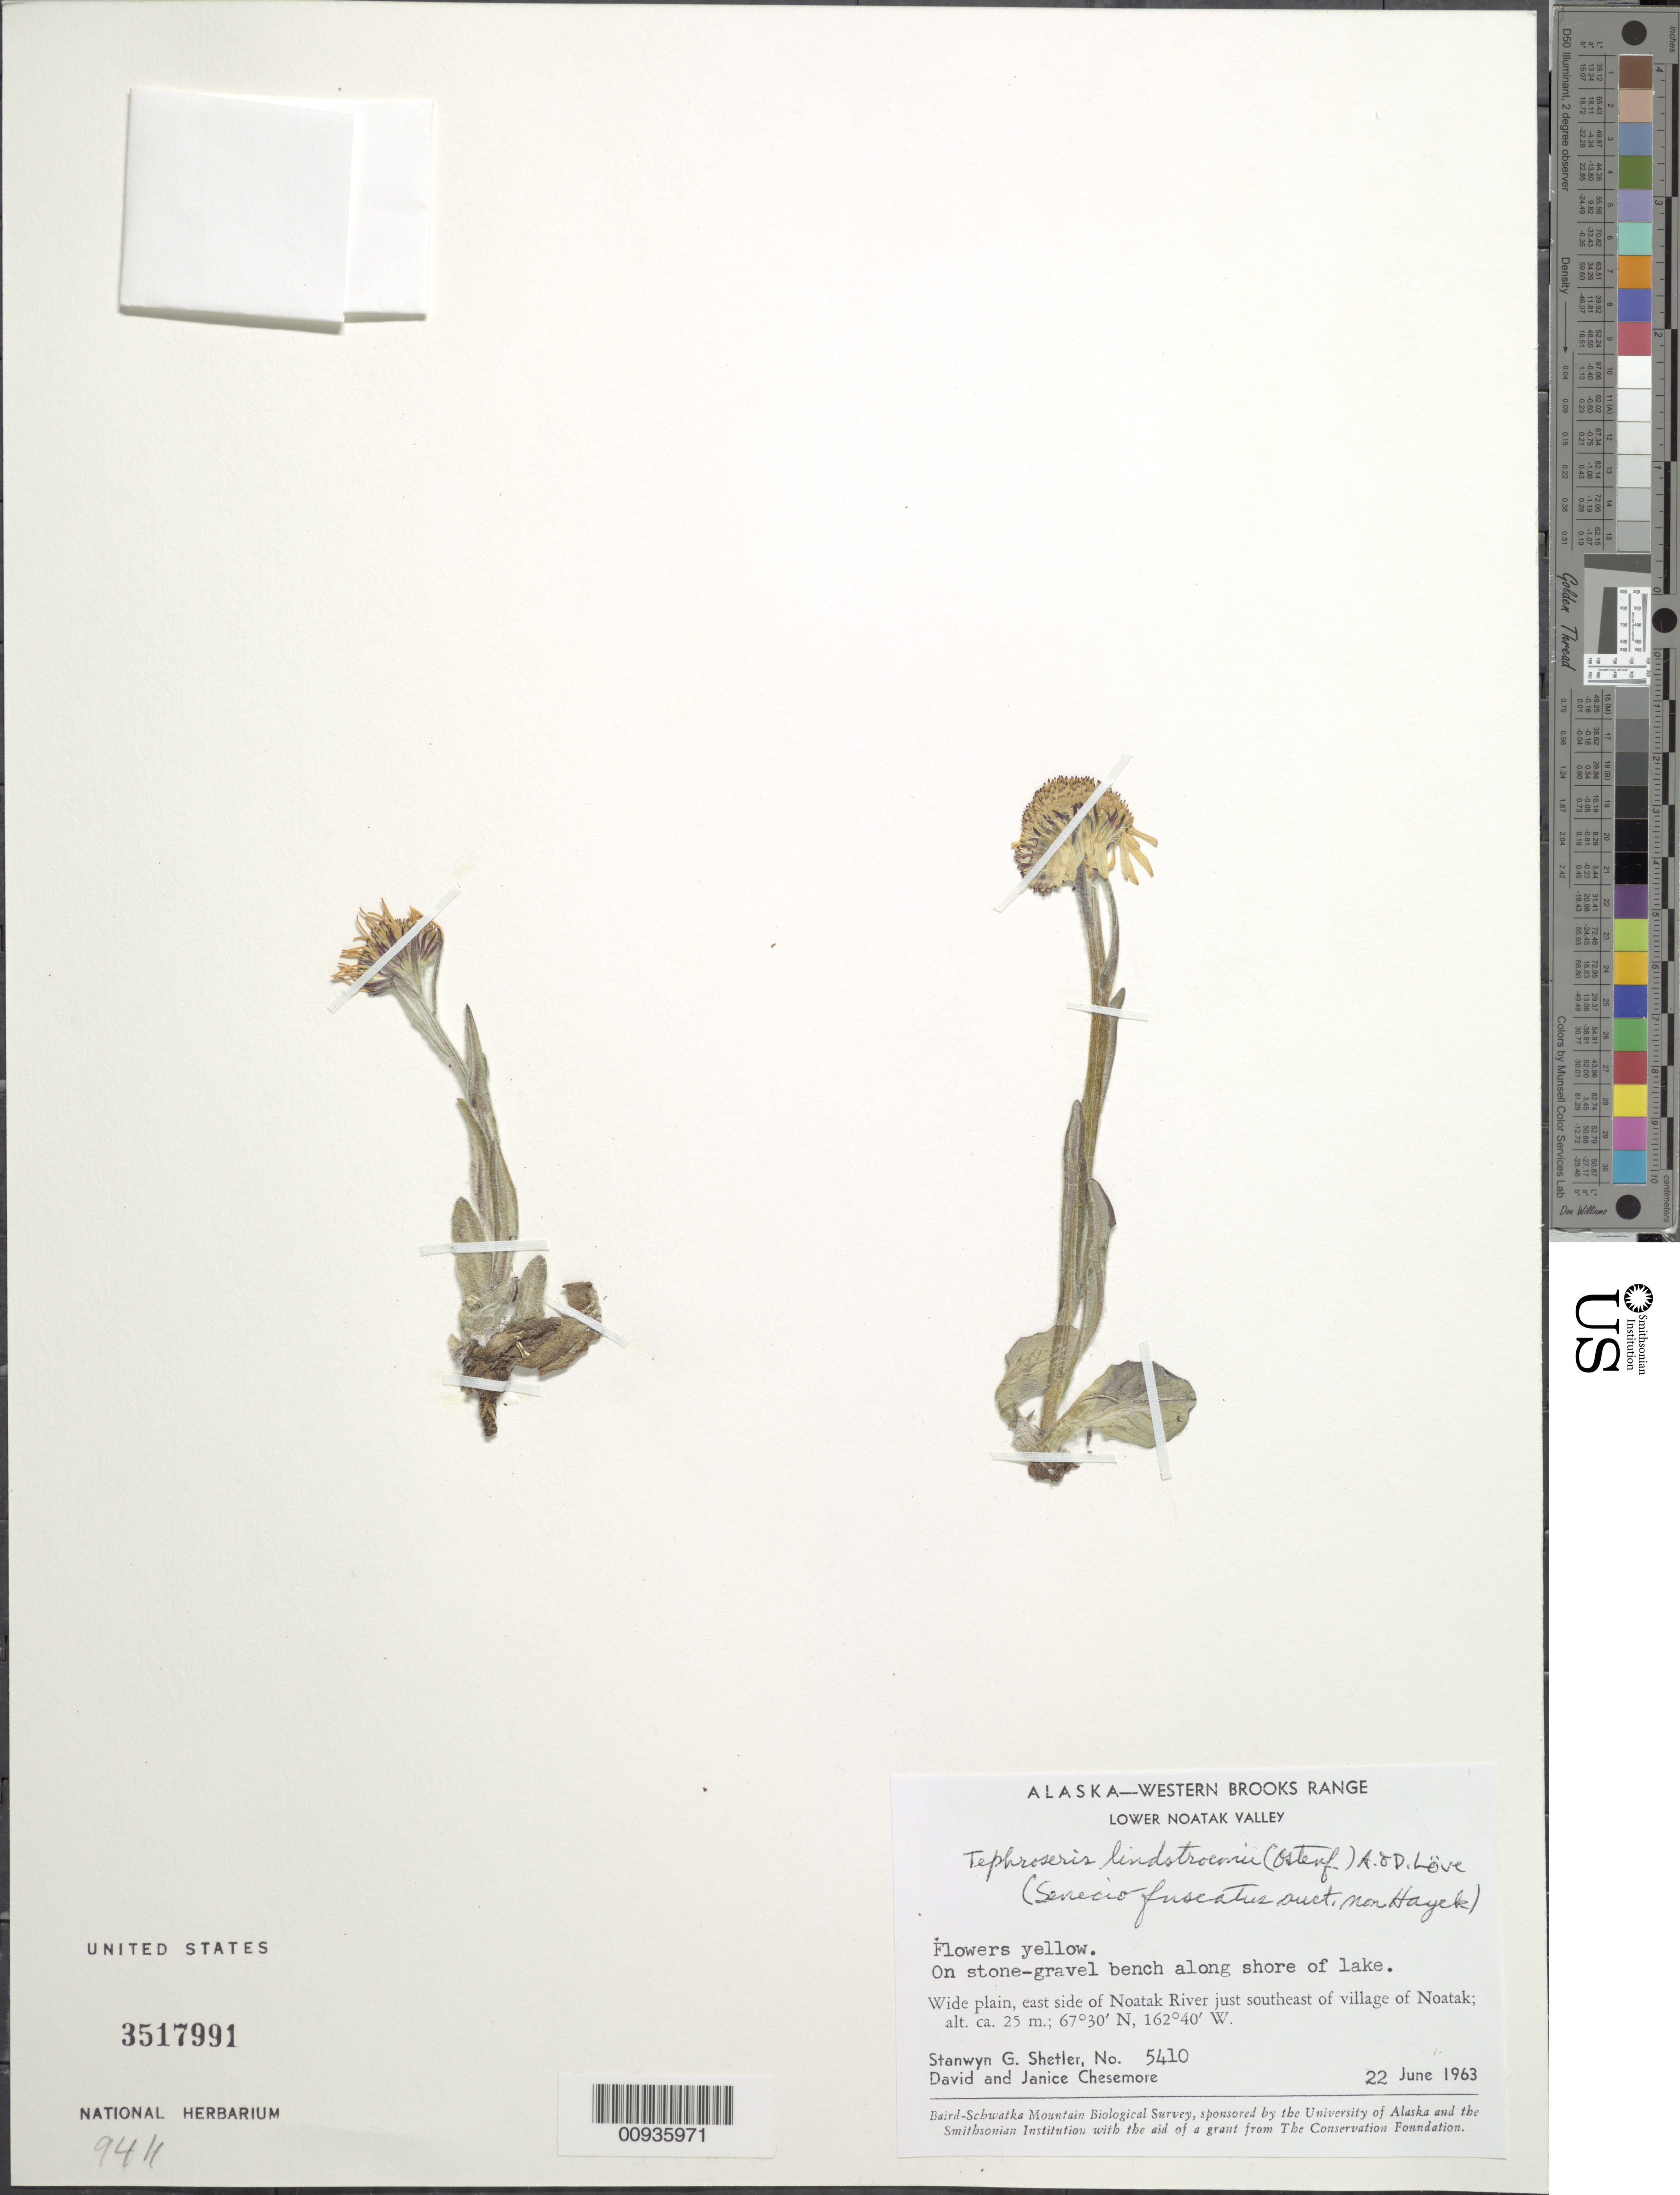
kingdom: Plantae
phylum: Tracheophyta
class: Magnoliopsida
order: Asterales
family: Asteraceae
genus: Senecio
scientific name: Senecio fuscatus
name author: (Jord. & Fourr.) Hayek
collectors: S. Shetler, D. Chesemore & J. Chesemore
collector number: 5410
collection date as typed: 22 Jun 1963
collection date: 1963-06-22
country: United States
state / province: Alaska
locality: East side of Noatak River just southeast of village of Noatak. Western Brooks Range, Lower Noatak Valley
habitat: Wide plain. On stone-gravel bench along shore of lake.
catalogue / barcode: US 3517991